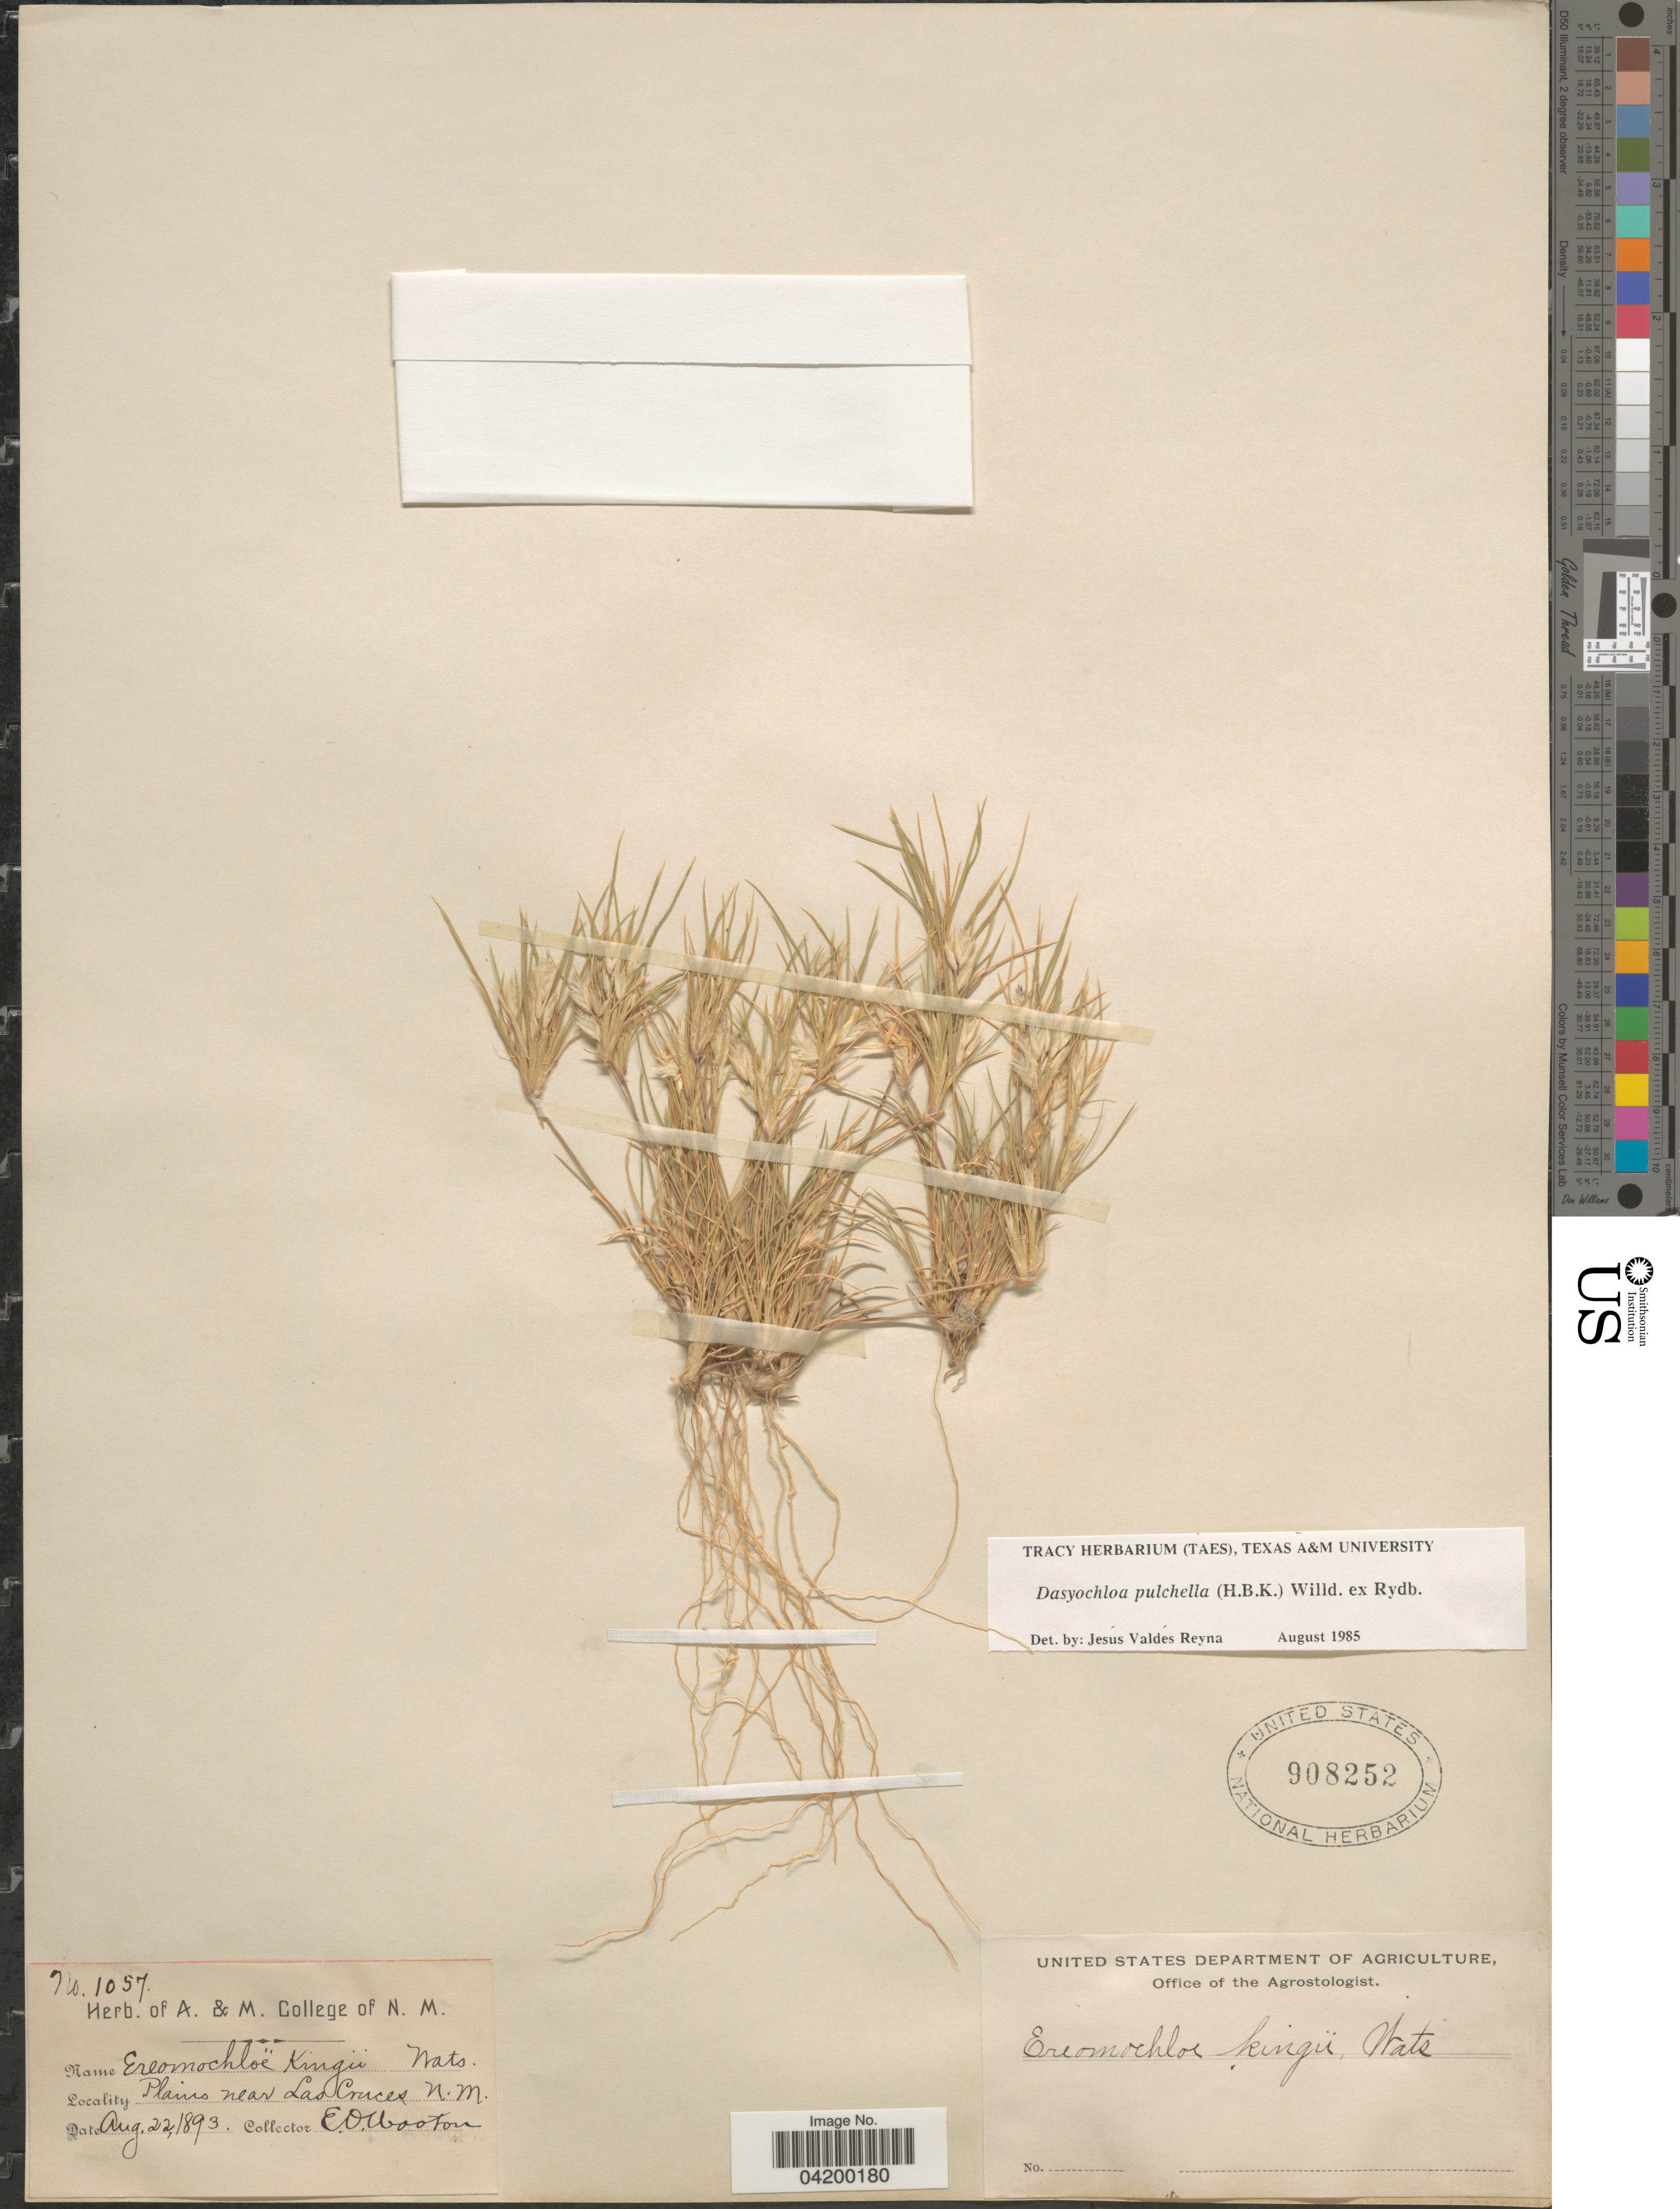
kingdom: Plantae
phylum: Tracheophyta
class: Liliopsida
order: Poales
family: Poaceae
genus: Dasyochloa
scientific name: Dasyochloa pulchella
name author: (Kunth) Willd. ex Rydb.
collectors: E. O. Wooton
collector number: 1057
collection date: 1893-08-22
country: United States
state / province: New Mexico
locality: Plains near Las Cruces.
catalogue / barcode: US 908252